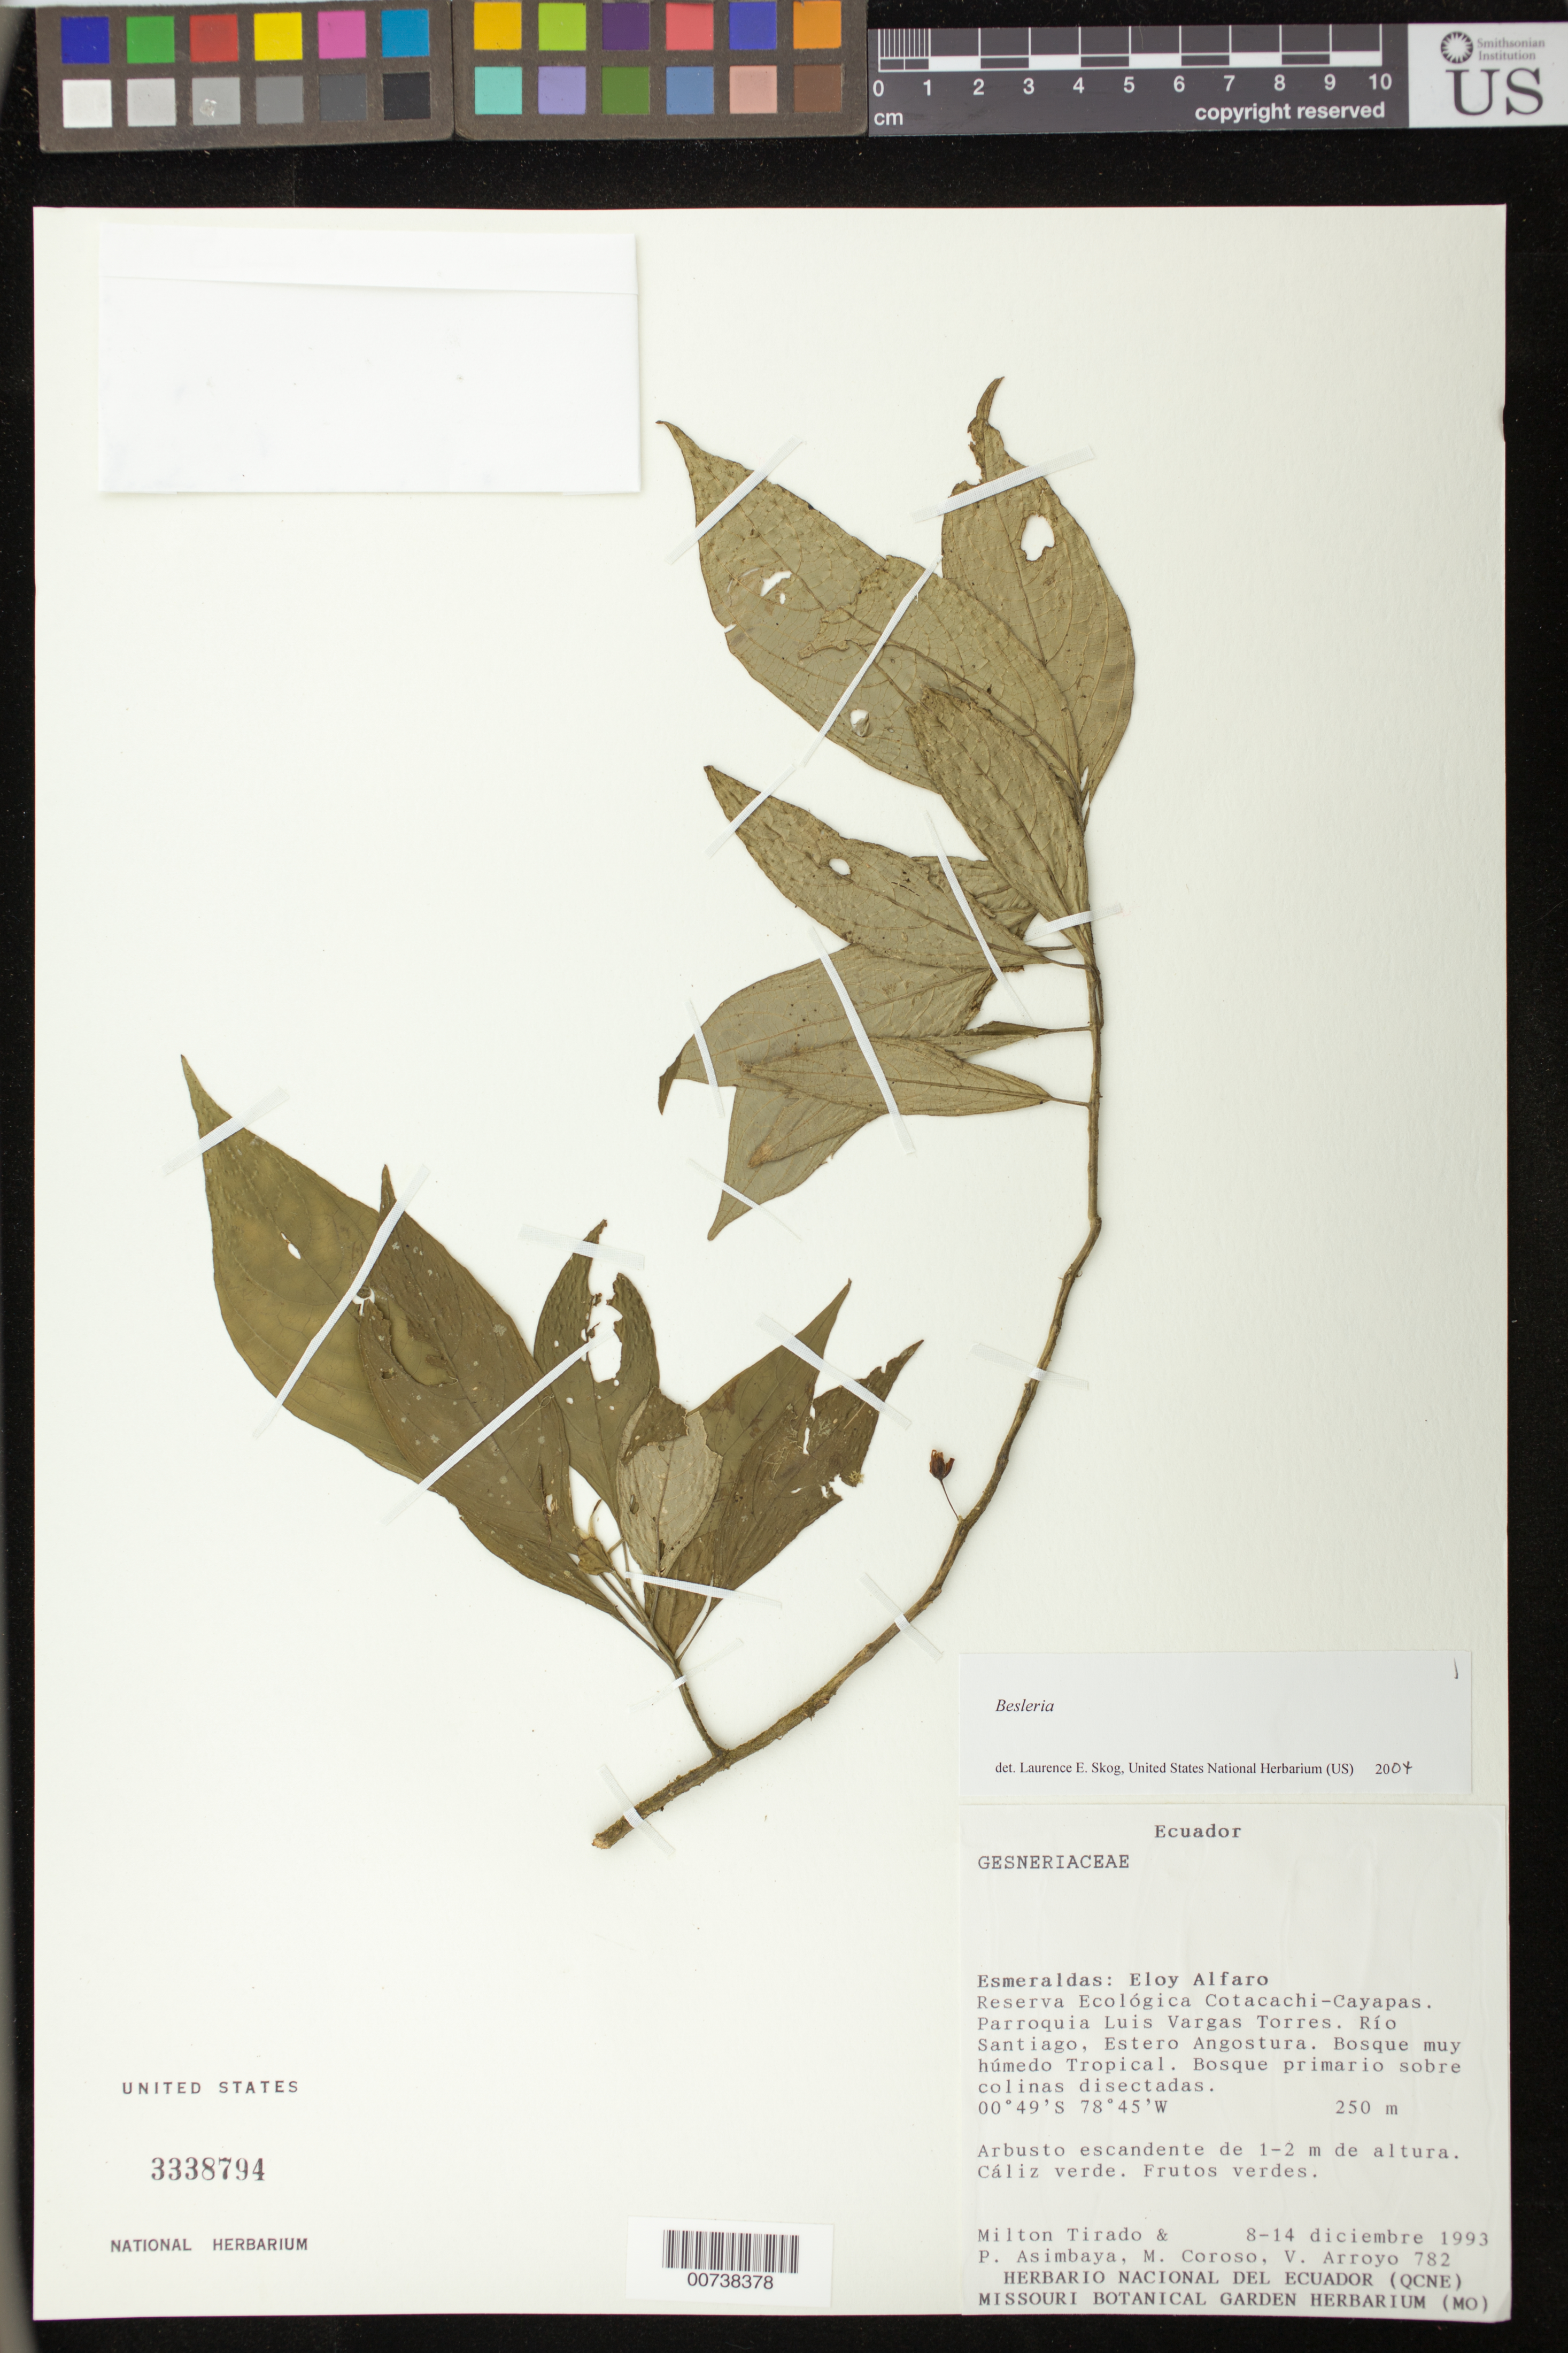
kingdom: Plantae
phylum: Tracheophyta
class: Magnoliopsida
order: Lamiales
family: Gesneriaceae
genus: Besleria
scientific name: Besleria sp.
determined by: Skog, Laurence E.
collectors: M. Tirado, P. Asimbaya, M. Coroso & J. Arroyo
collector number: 782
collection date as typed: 8-14 Dec 1993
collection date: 1993-12-08/1993-12-14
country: Ecuador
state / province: Esmeraldas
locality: Esmeraldas: Eloy Alfaro. Reserva Ecológica Cotacachi - Cayapas. Parroquia Luis Vargas Torres. Río Santiago, Estero Angostura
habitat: Bosque muy húmedo Tropical. Bosque primario sobre colinas disectadas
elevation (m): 250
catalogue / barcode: US 3338794